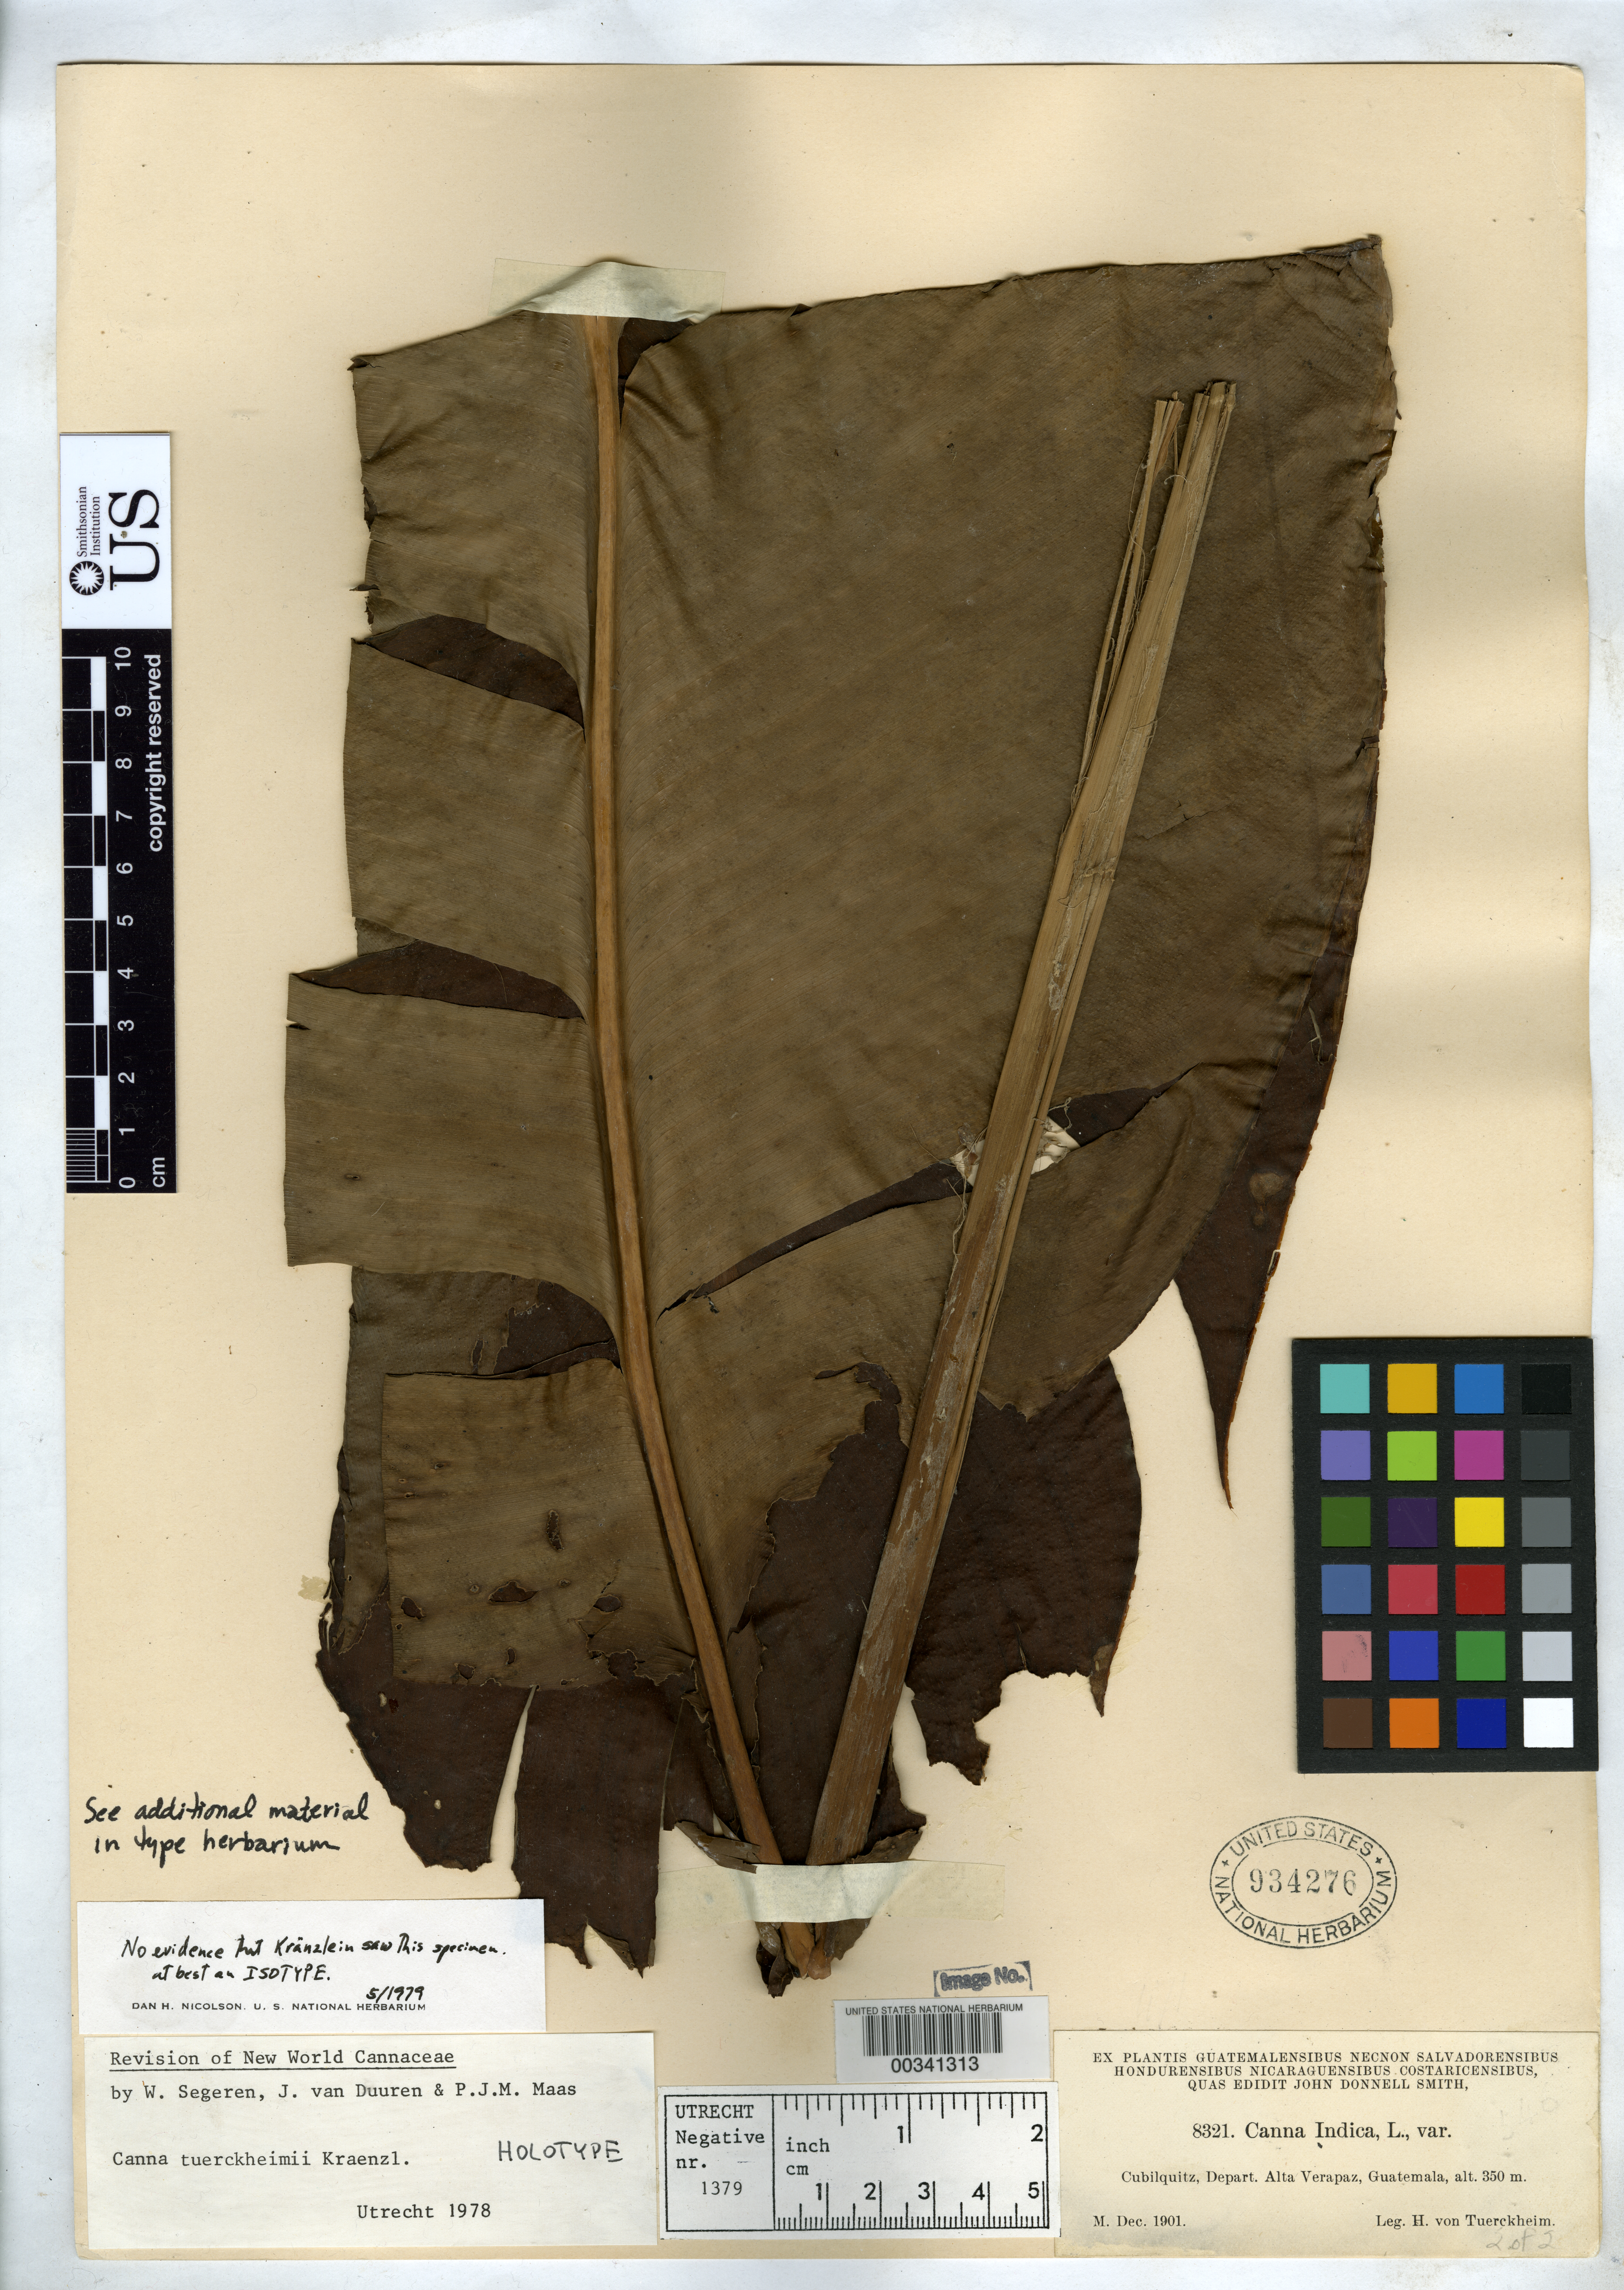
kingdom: Plantae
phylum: Tracheophyta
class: Liliopsida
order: Zingiberales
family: Cannaceae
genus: Canna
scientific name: Canna tuerckheimii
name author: Kraenzl. in Engl.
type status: Isotype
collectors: H. von Türckheim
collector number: J.D.S. 8321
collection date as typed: Dec 1901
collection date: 1901-12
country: Guatemala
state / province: Alta Verapaz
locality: Cubilquitz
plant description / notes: Annotated as "holotype" by Segeren et al. (1978) but noted as isotype by D. Nicolson (1979).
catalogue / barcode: US 934276